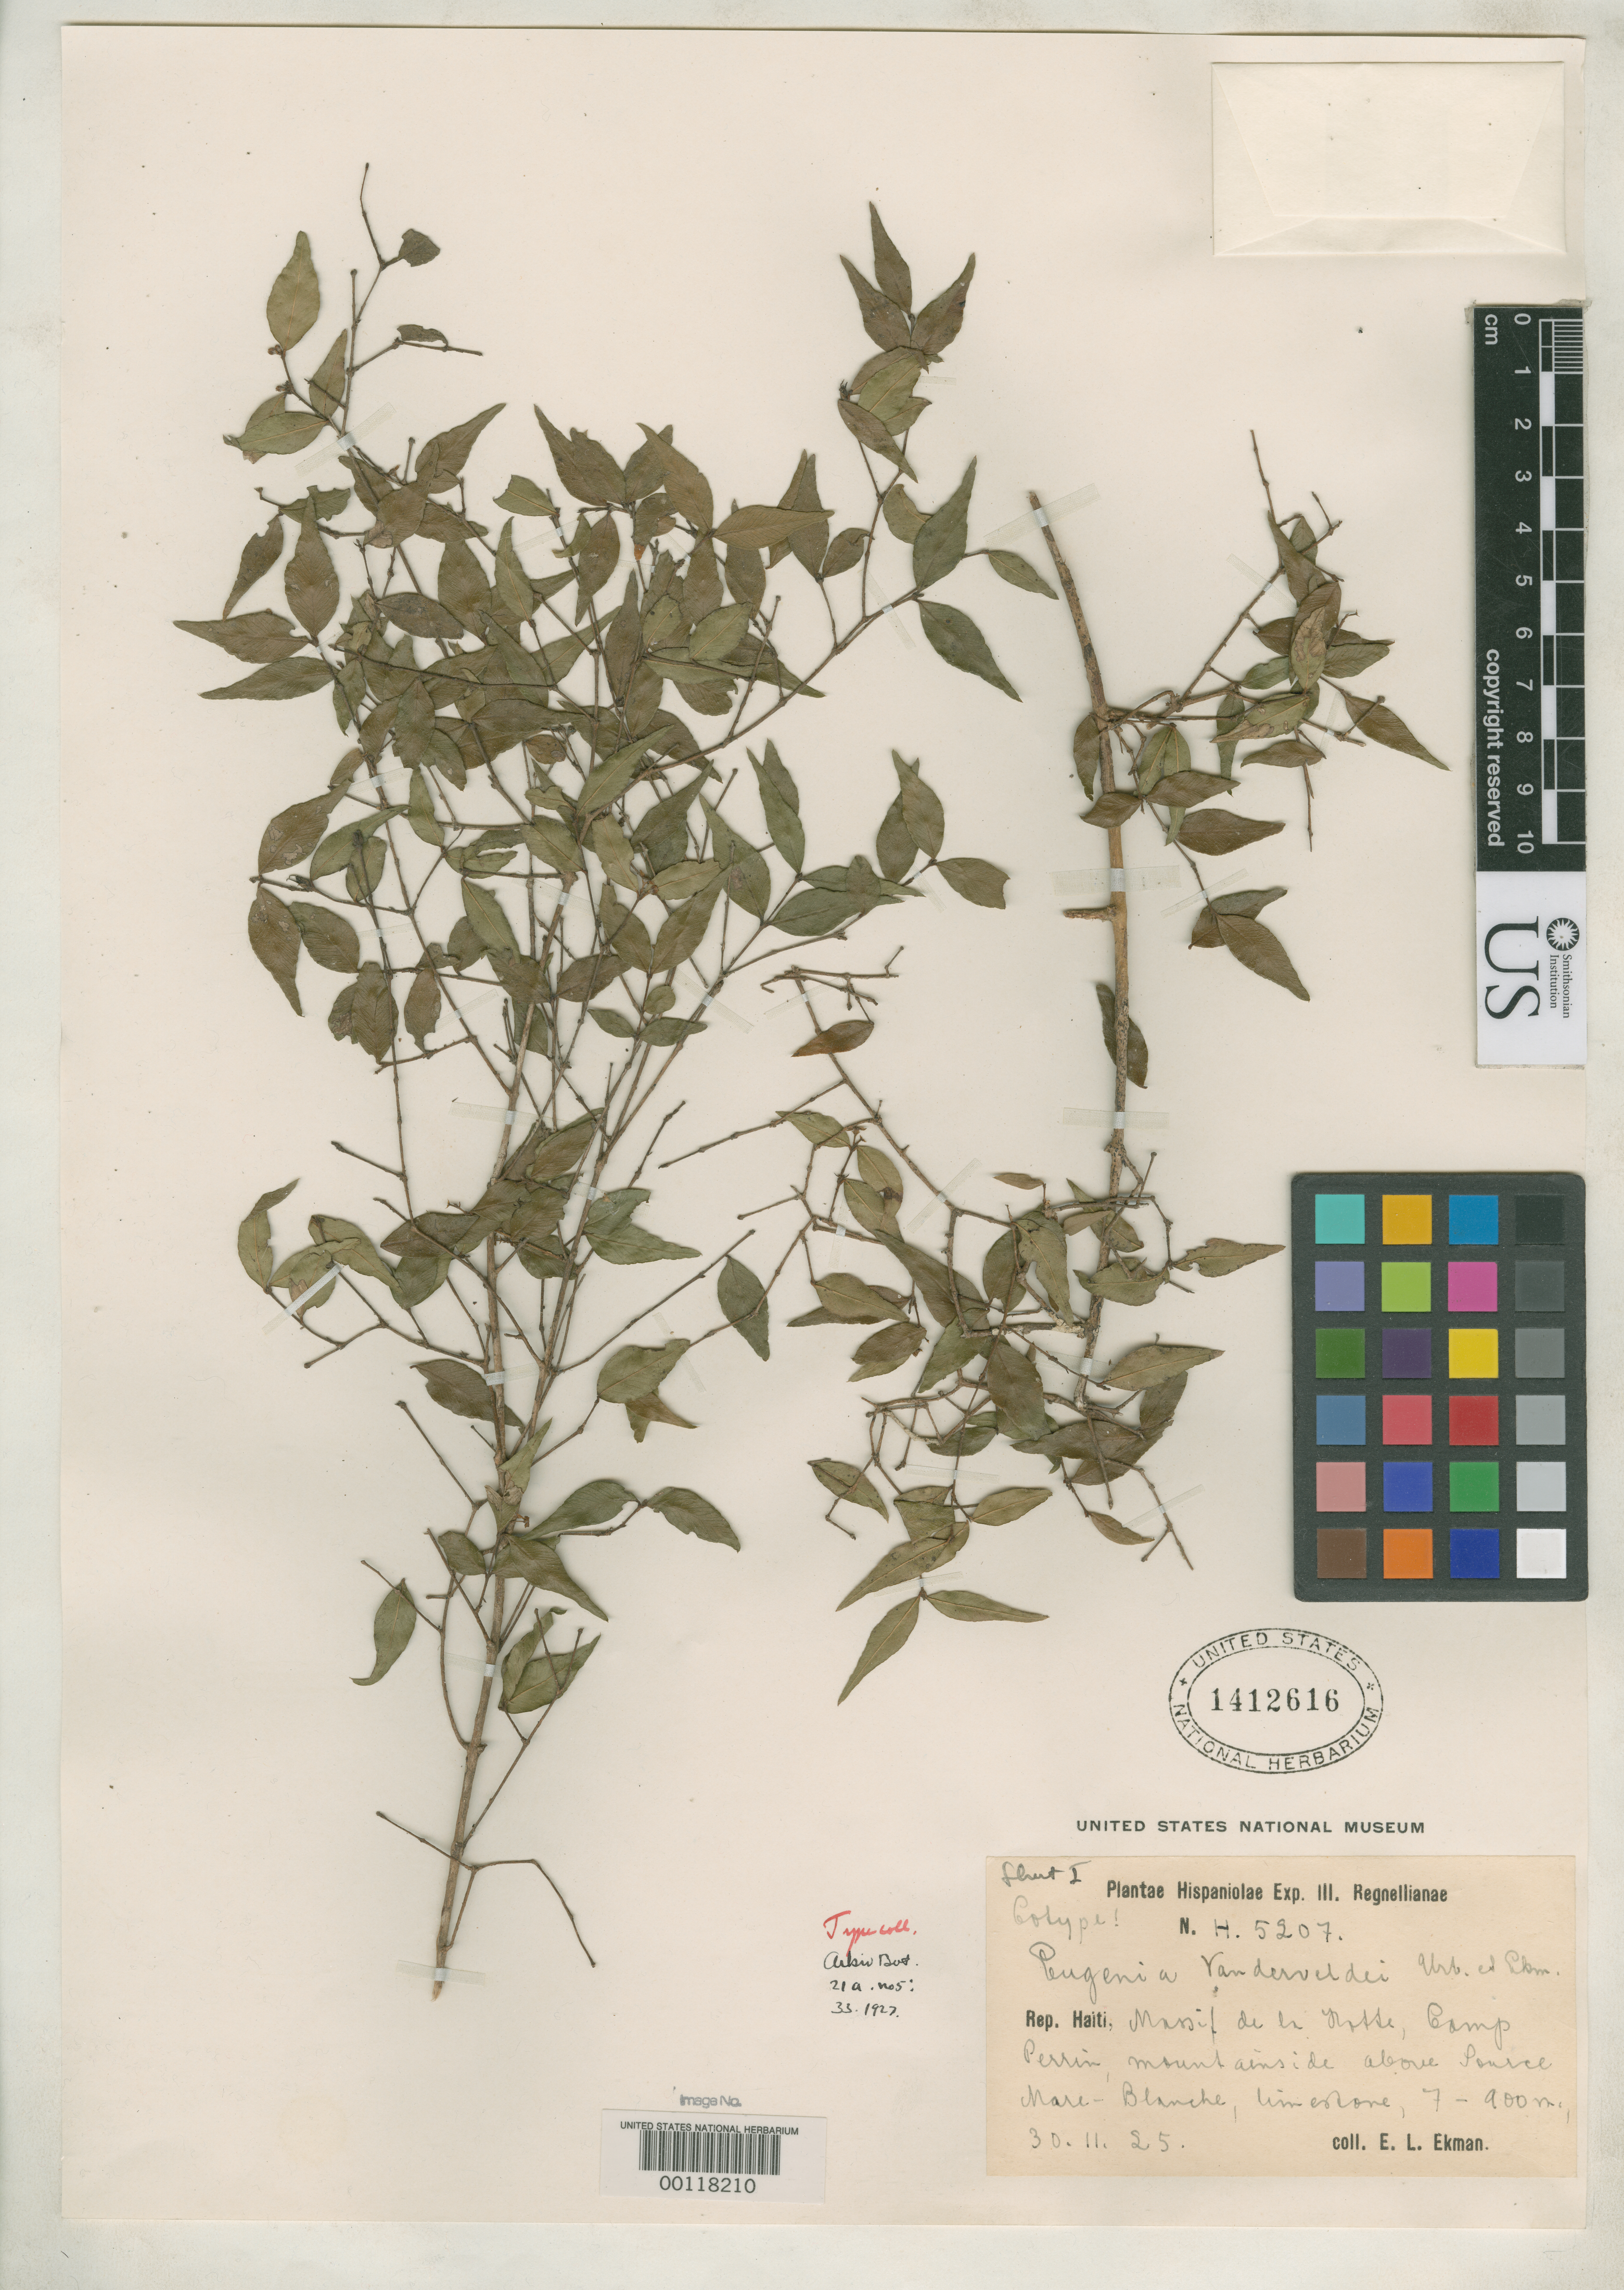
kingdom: Plantae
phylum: Tracheophyta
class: Magnoliopsida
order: Myrtales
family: Myrtaceae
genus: Eugenia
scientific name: Eugenia vanderveldei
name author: Urb. & Ekman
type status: Isotype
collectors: E. L. Ekman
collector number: H 5207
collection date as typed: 30 Nov 1925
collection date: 1925-11-30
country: Haiti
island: Hispaniola Island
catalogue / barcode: US 1412616